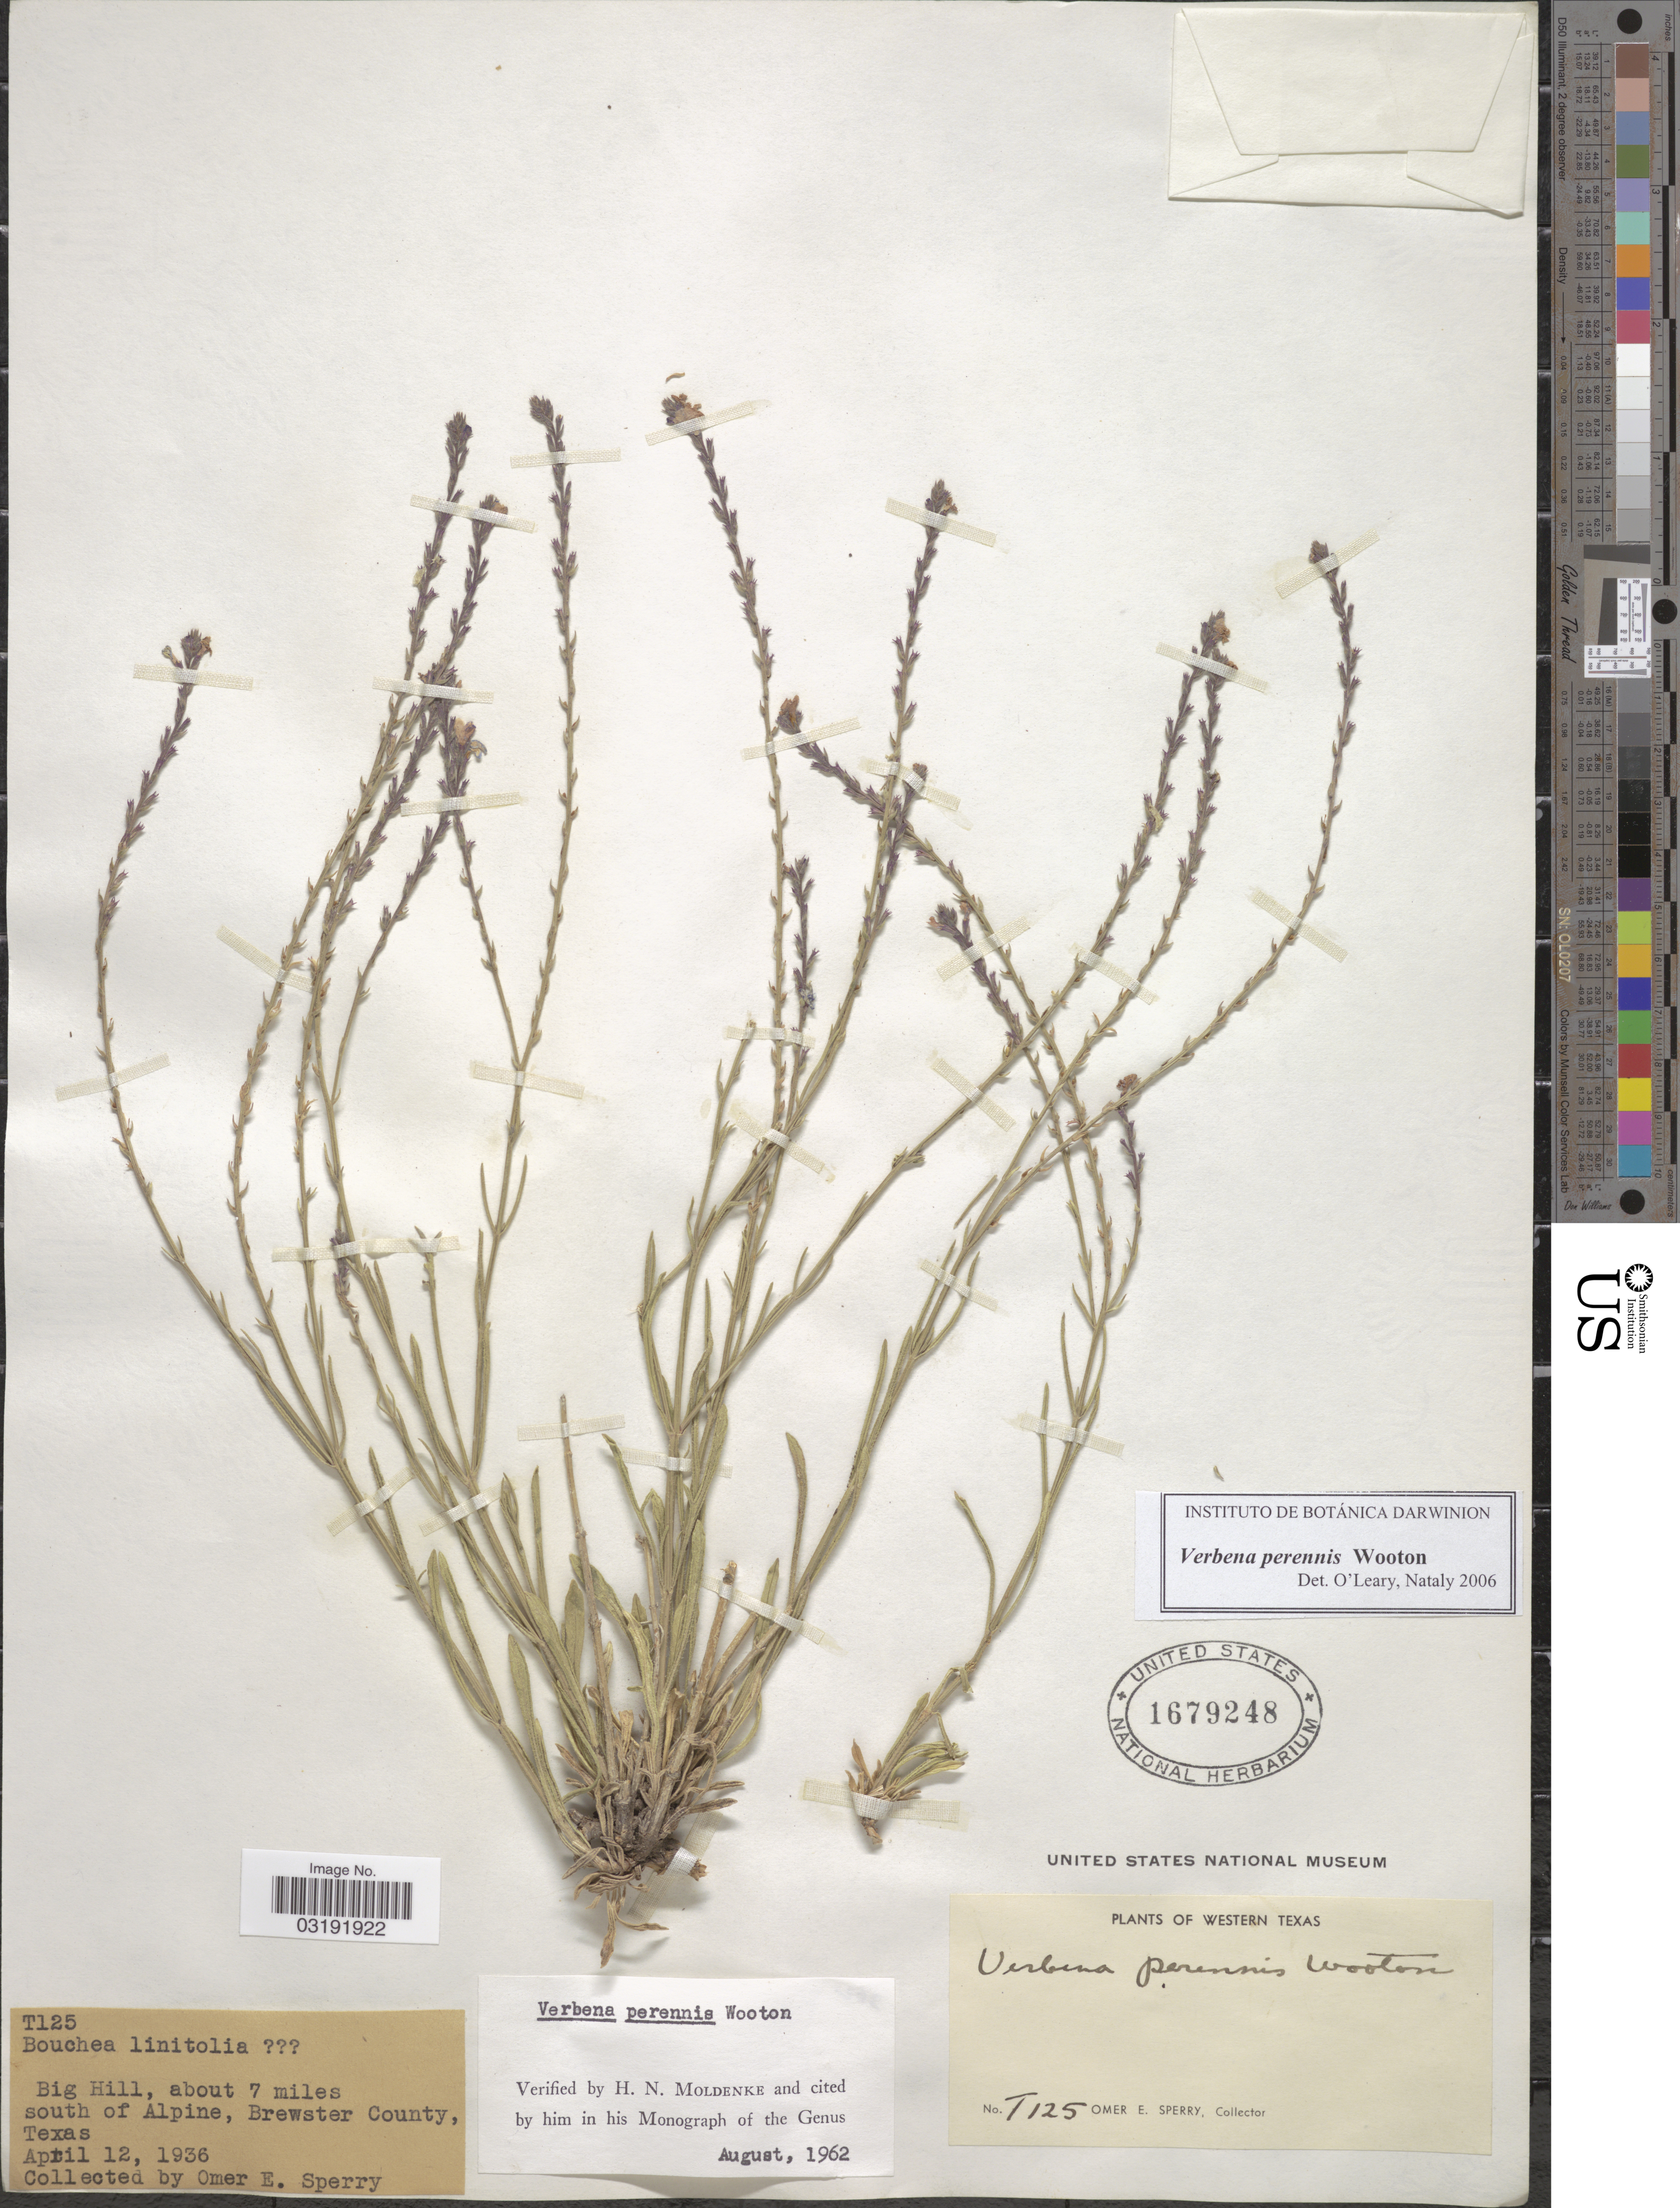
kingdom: Plantae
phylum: Tracheophyta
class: Magnoliopsida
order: Lamiales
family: Verbenaceae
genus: Verbena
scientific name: Verbena perennis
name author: Wooton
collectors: O. E. Sperry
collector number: T125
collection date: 1936-04-12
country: United States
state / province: Texas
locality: Western Texas. Big Hill, about 7 miles south of Alpine, Brewster County.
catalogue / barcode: US 1679248